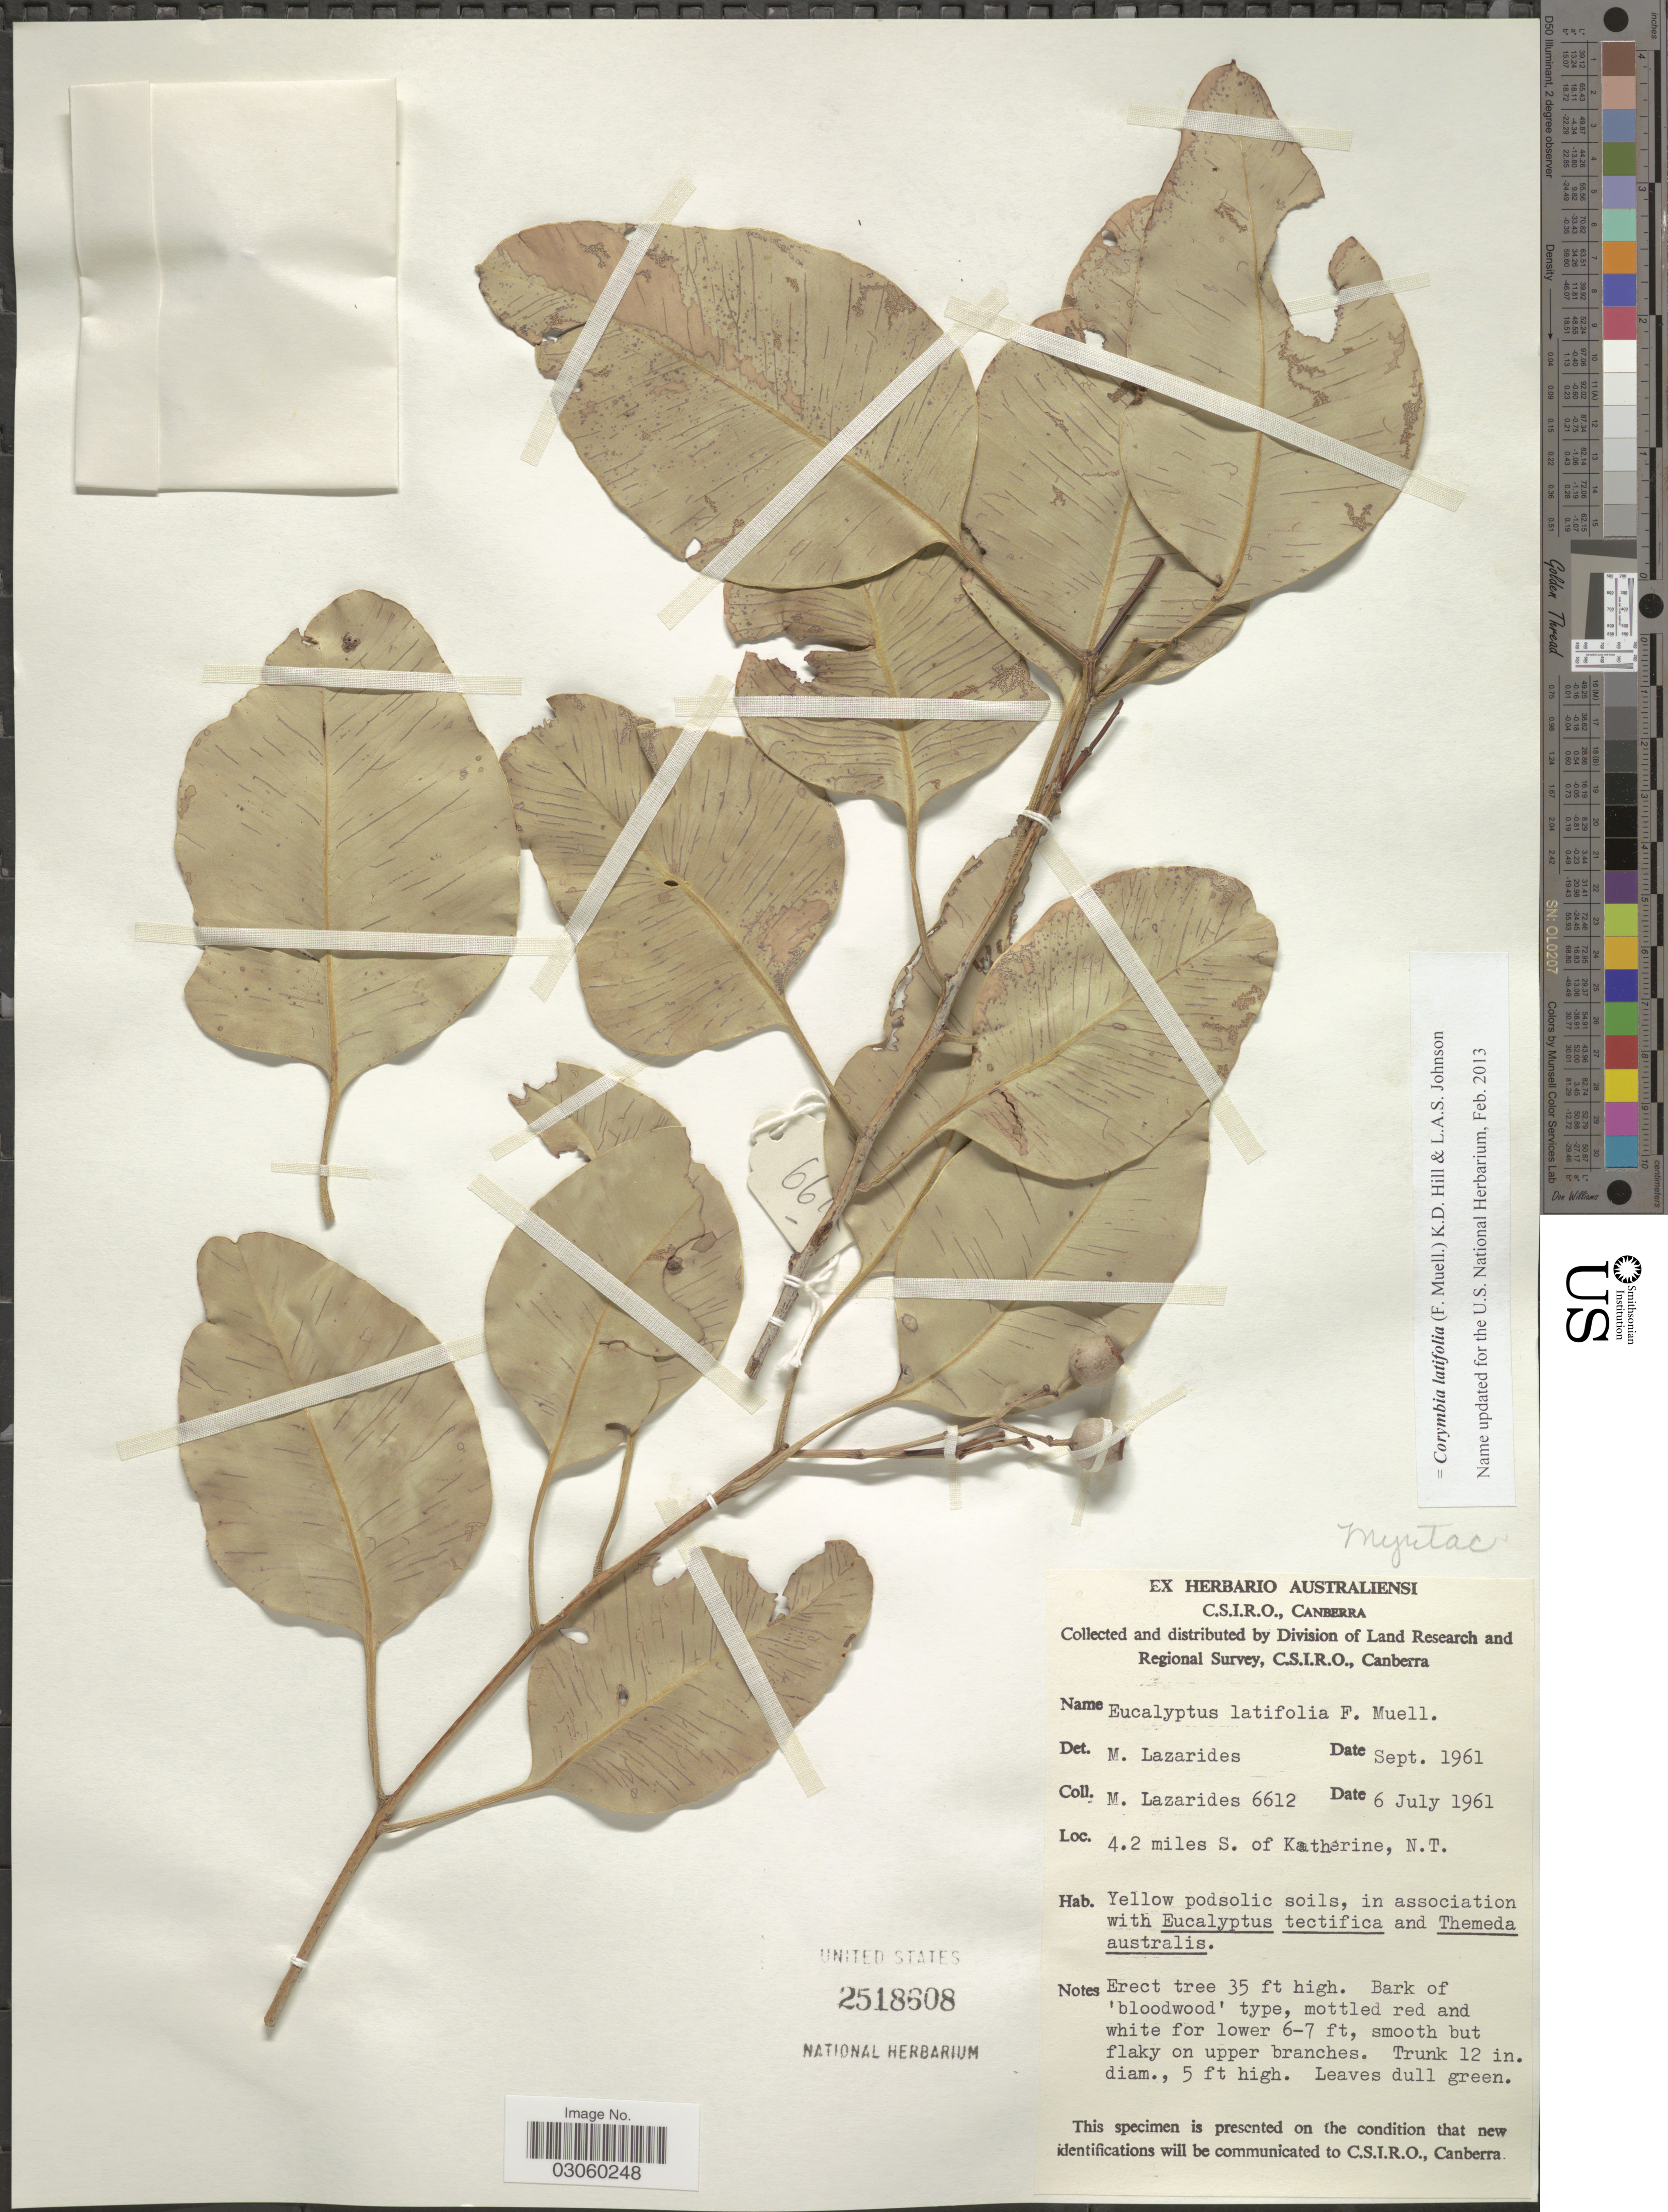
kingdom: Plantae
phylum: Tracheophyta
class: Magnoliopsida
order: Myrtales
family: Myrtaceae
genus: Corymbia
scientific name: Corymbia latifolia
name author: (F. Muell.) K.D. Hill & L.A.S. Johnson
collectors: M. Lazarides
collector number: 6612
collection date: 1961-07-06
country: Australia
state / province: Northern Territory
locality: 4.2 miles S. of Katherine, N.T.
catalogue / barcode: US 2518608